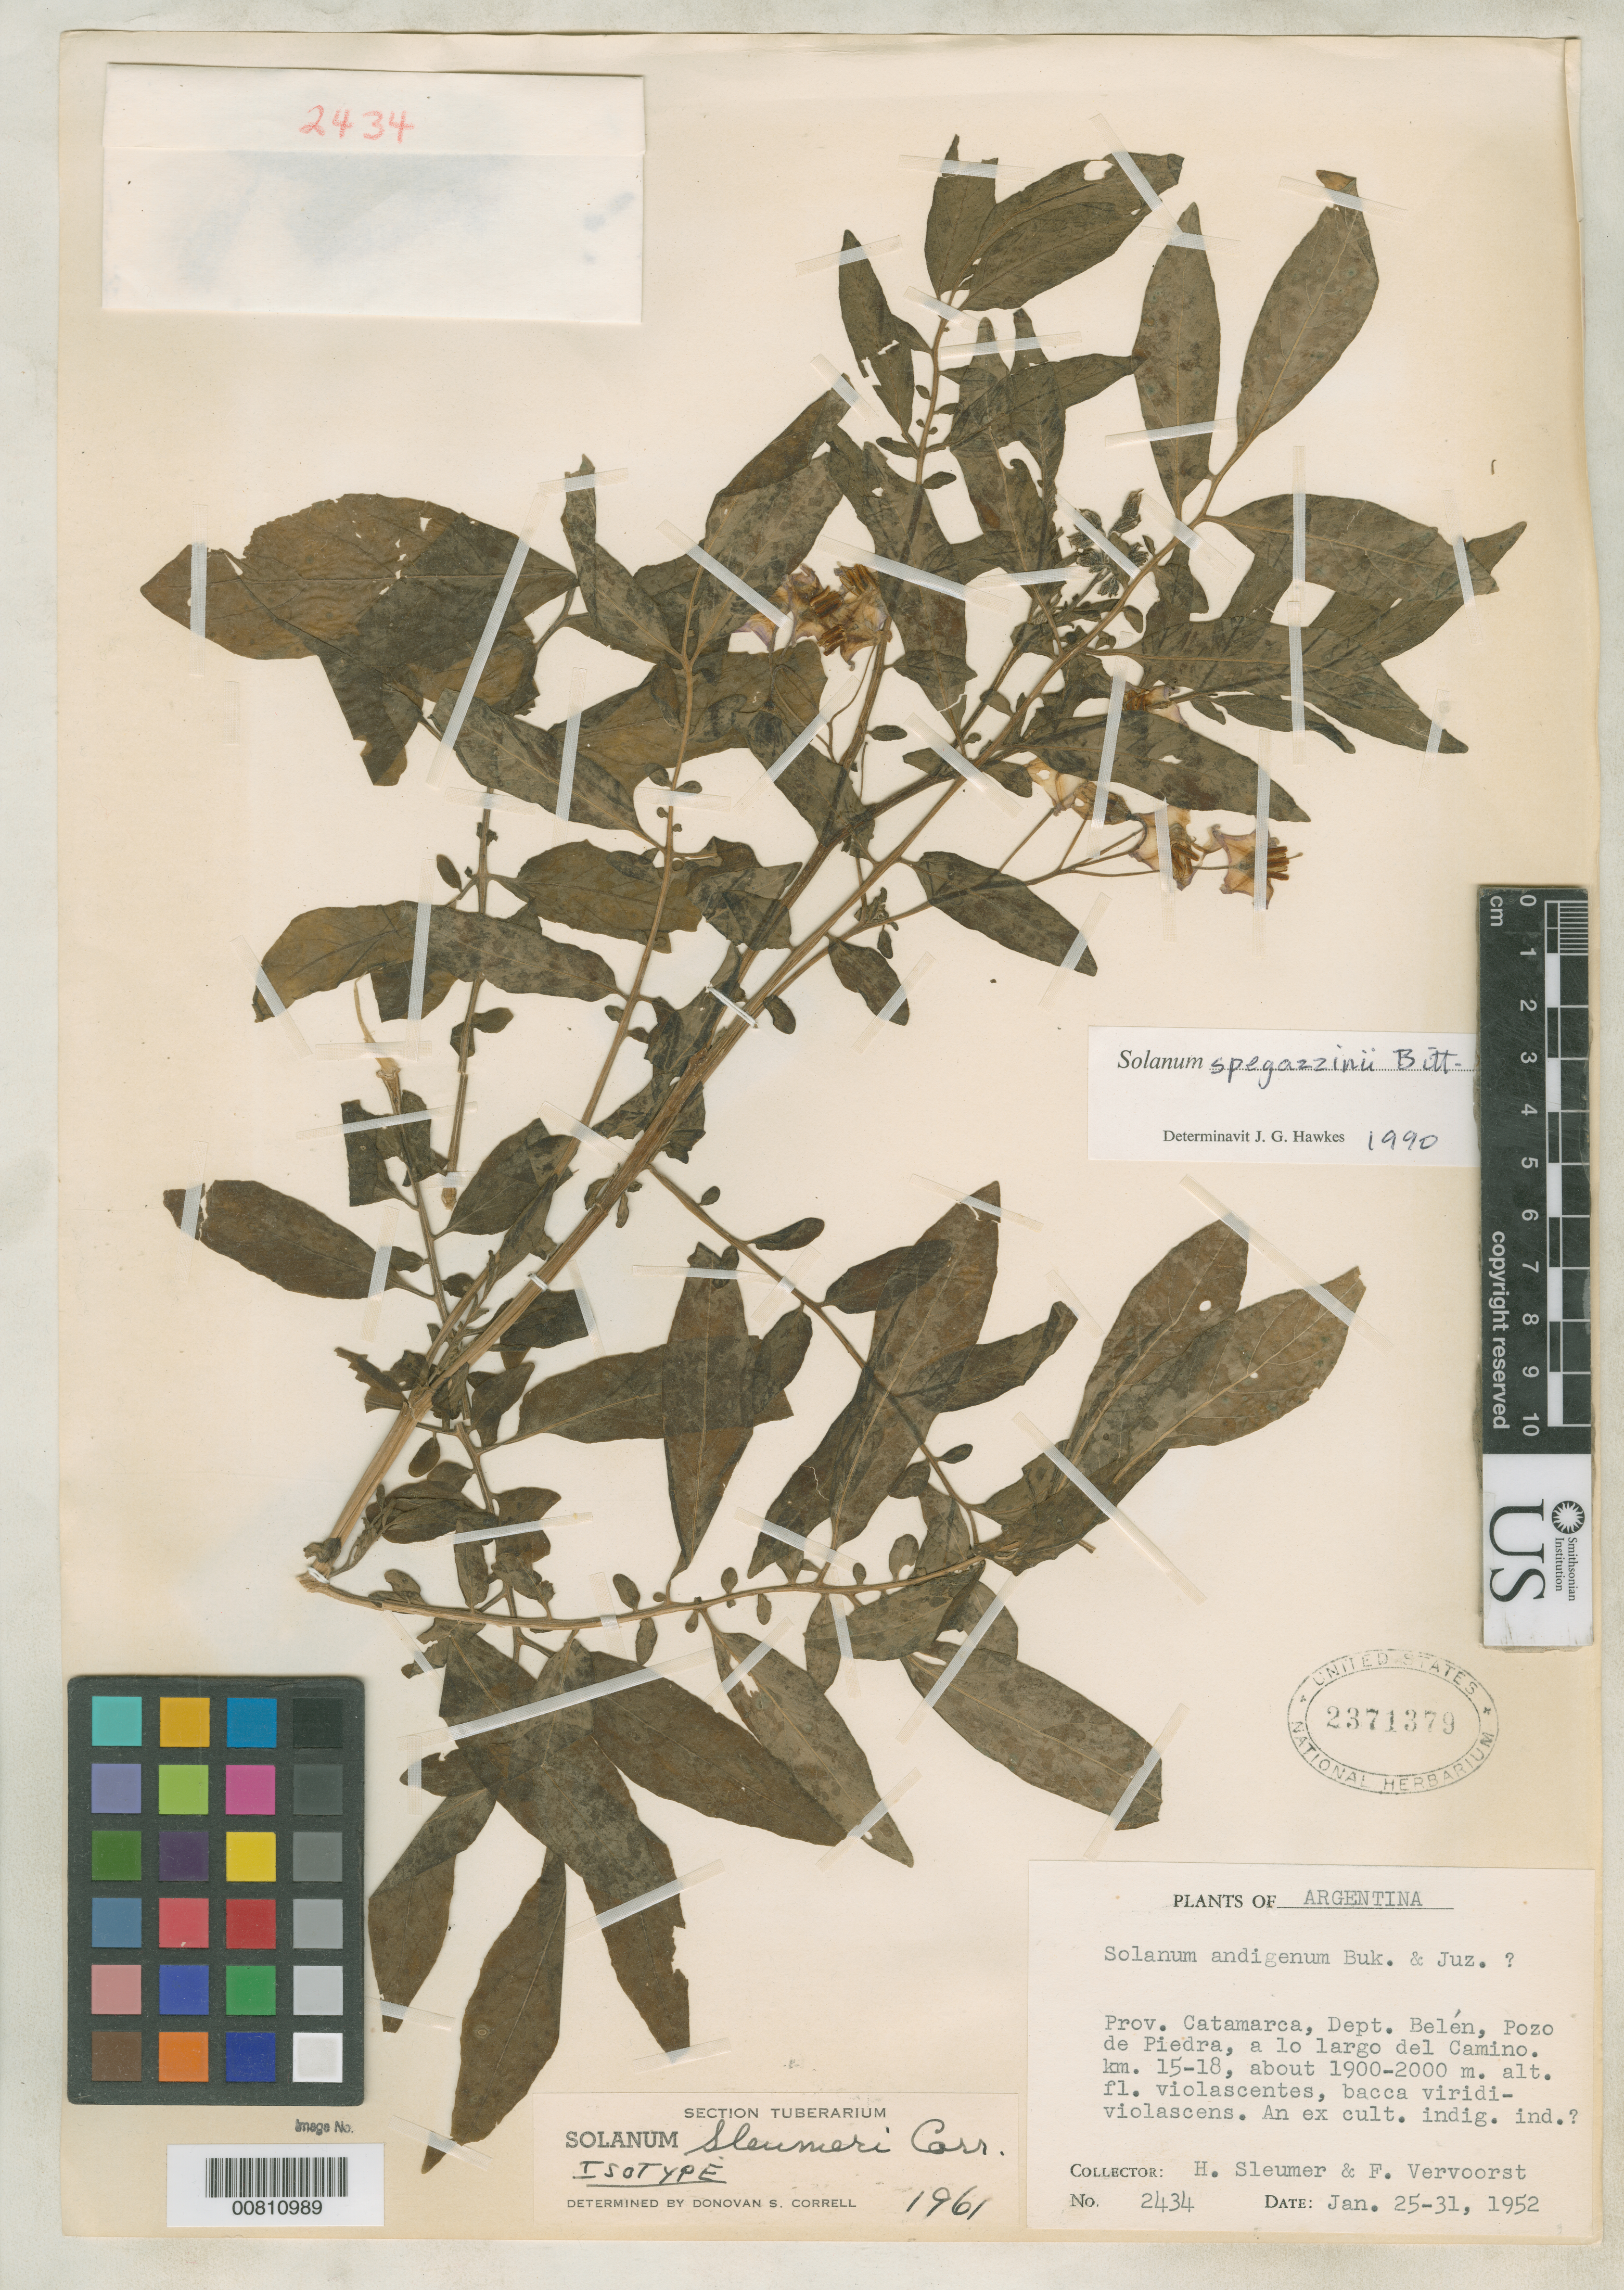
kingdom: Plantae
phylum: Tracheophyta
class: Magnoliopsida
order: Solanales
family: Solanaceae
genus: Solanum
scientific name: Solanum sleumeri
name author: Correll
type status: Isotype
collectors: H. O. Sleumer & F. Vervoorst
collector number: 2434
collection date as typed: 25 Jan 1952 to 31 Jan 1952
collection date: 1952-01-25/1952-01-31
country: Argentina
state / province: Catamarca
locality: Prov. Catamarca, Dept.Belén, Pozo de Piedra, a lo largo del Camino.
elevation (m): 1900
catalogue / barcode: US 2371379